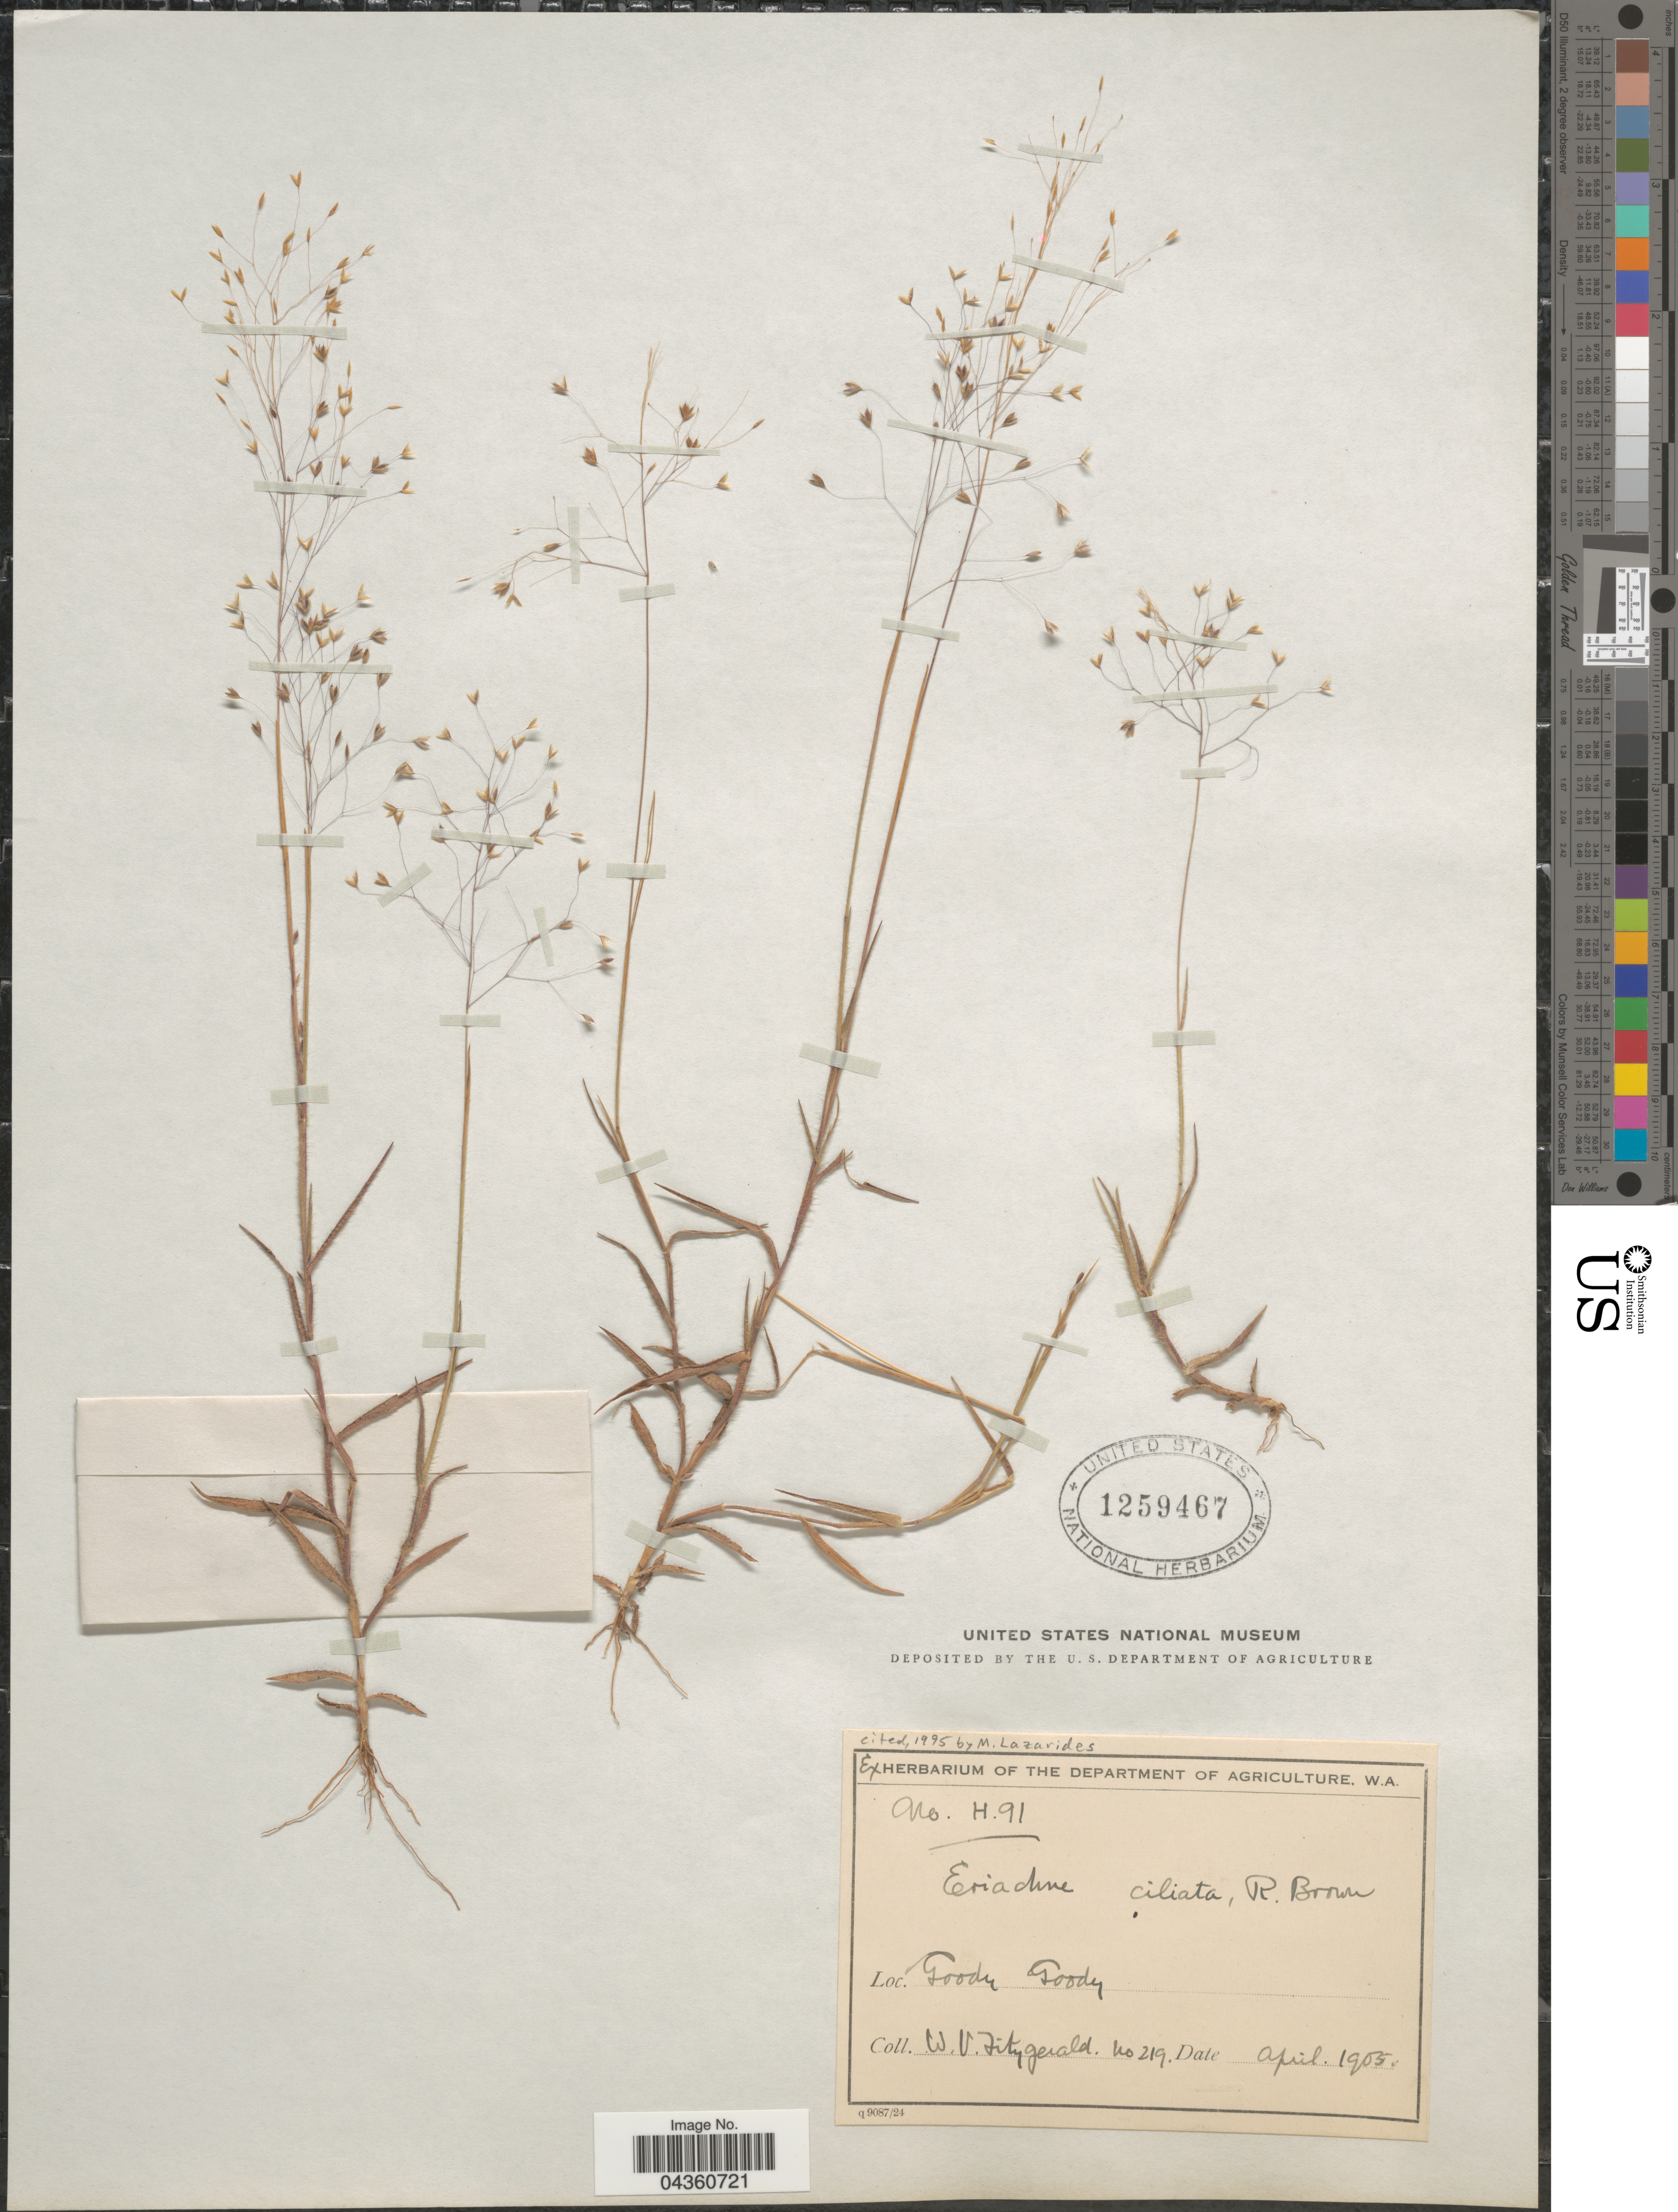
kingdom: Plantae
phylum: Tracheophyta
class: Liliopsida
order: Poales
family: Poaceae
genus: Eriachne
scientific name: Eriachne ciliata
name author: R. Br.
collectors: W. Fitzgerald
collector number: H.91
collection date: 1905-04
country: Australia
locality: Goody Goody.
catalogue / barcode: US 1259467